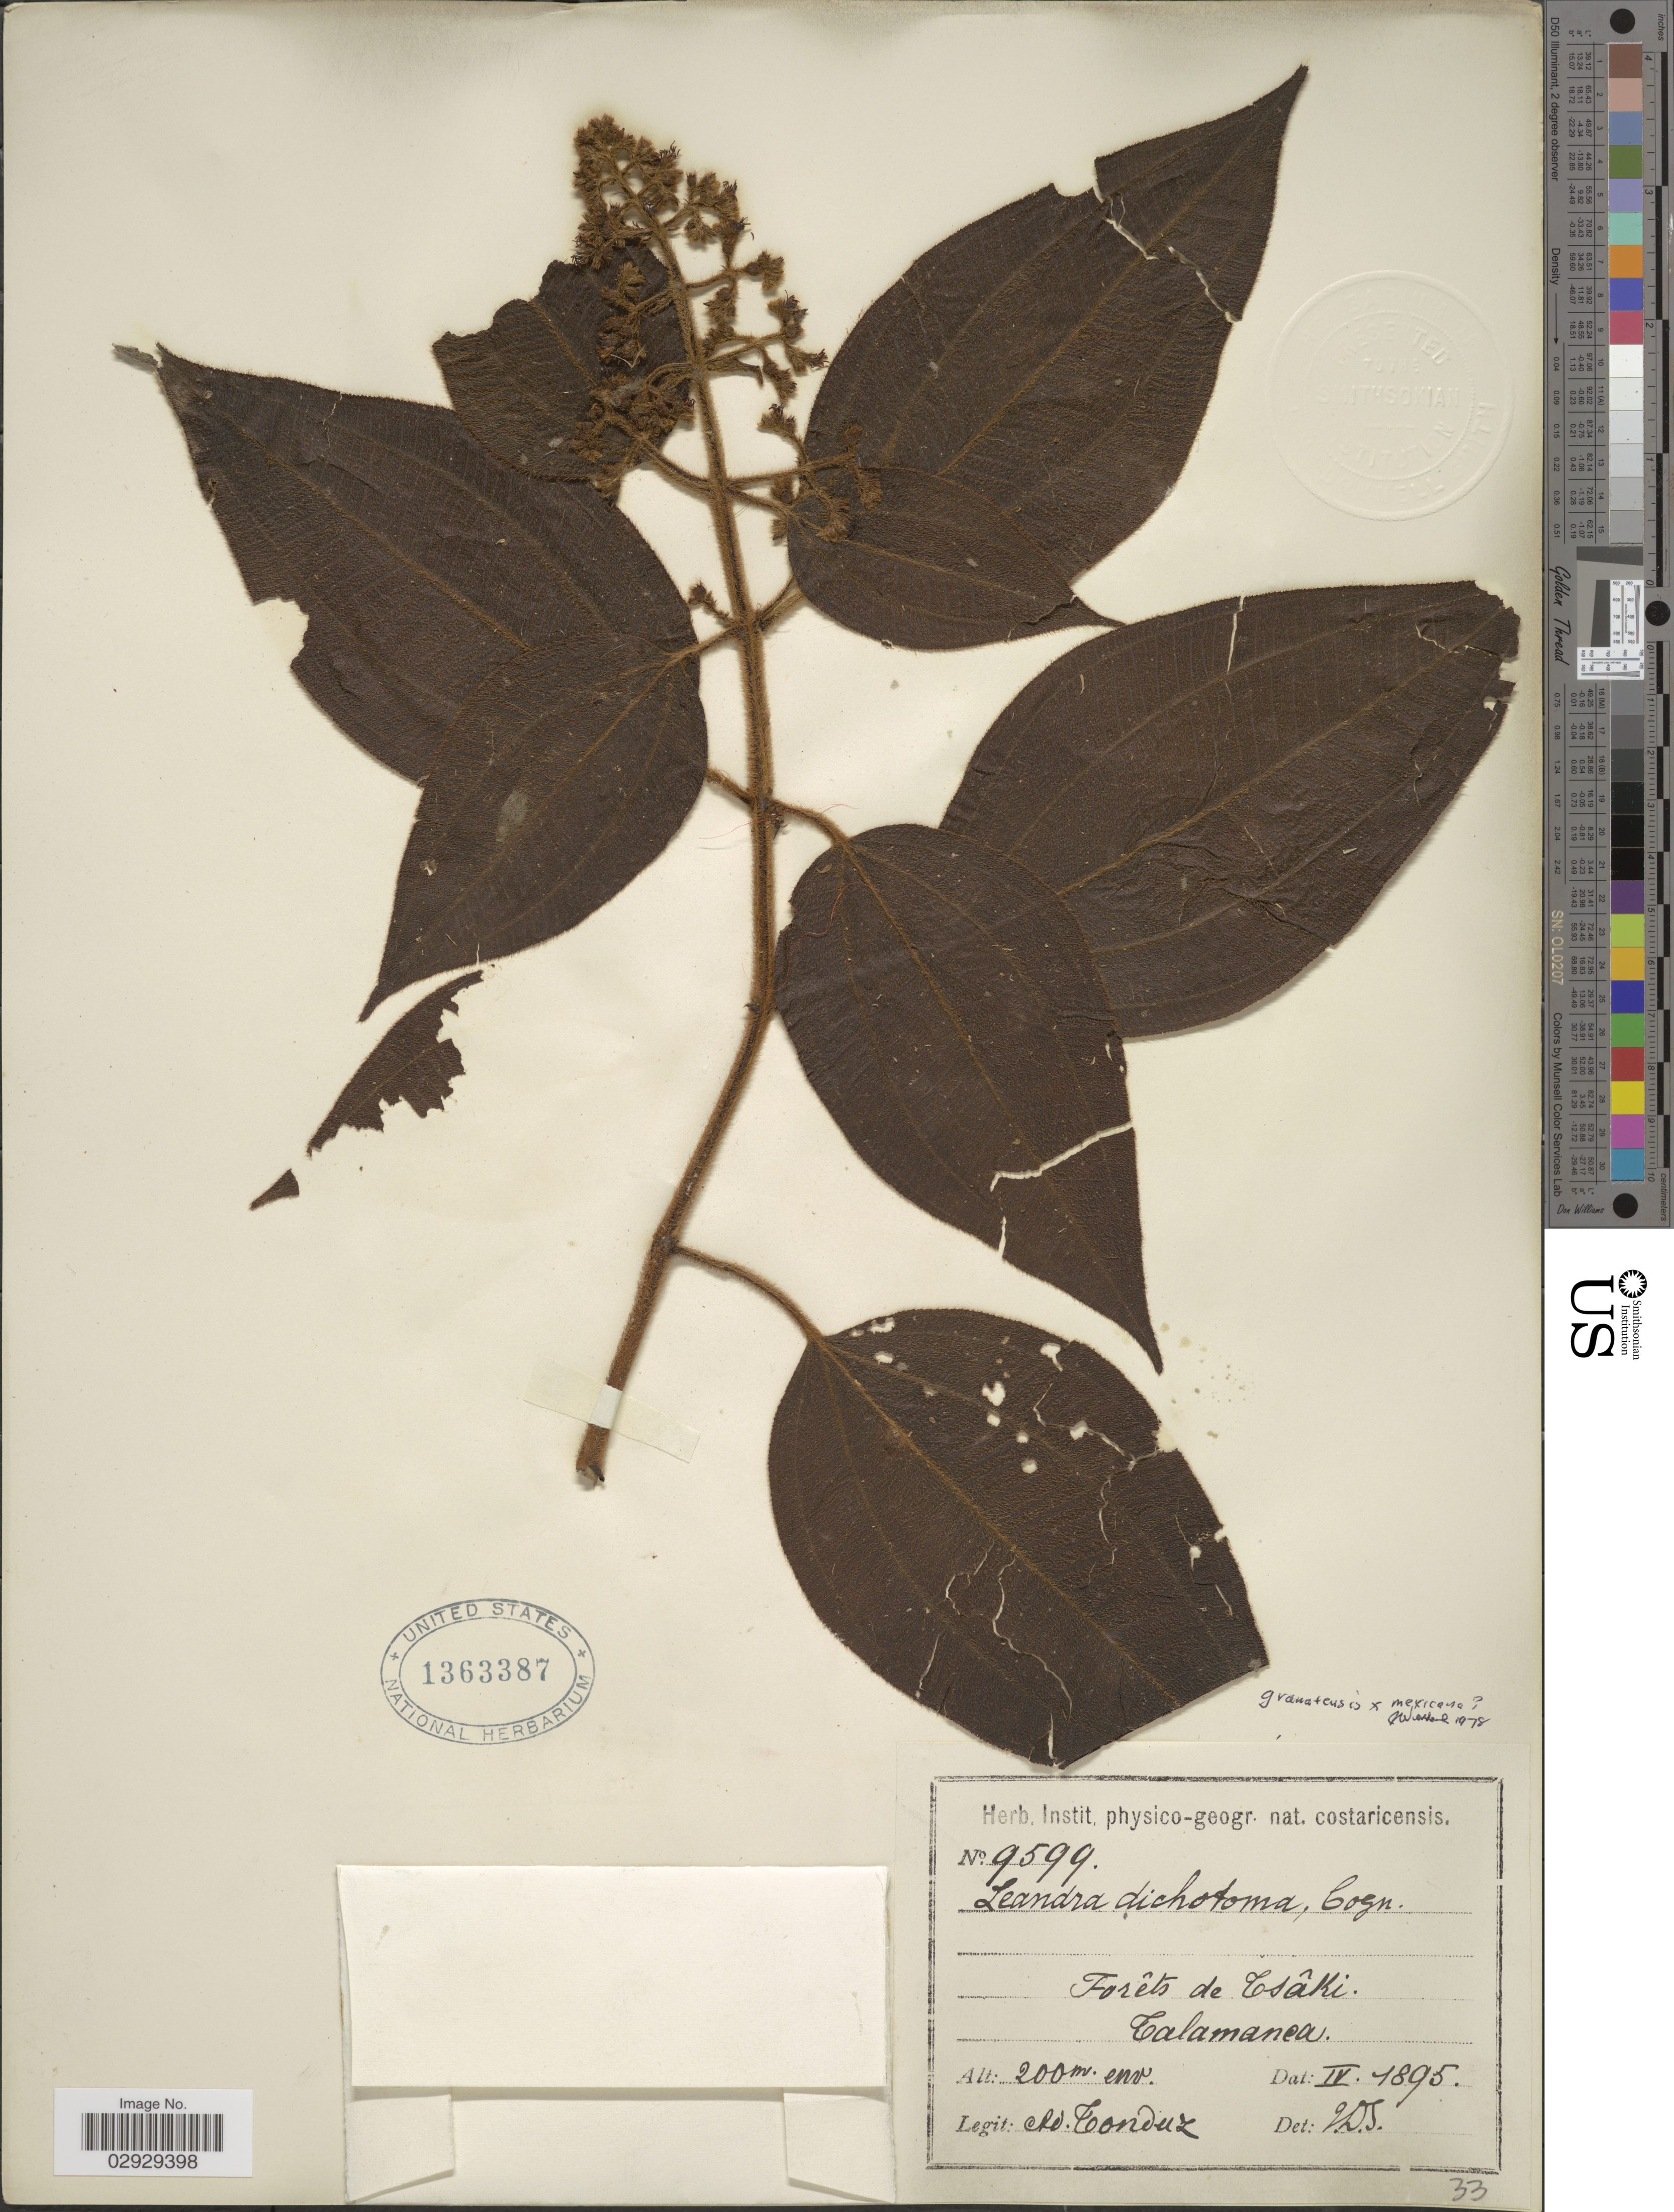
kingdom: Plantae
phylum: Tracheophyta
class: Magnoliopsida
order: Myrtales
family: Melastomataceae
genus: Leandra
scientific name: Leandra sp.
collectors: A. Tonduz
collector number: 9599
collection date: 1895-04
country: Costa Rica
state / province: Limón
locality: Forêts de Tsâki. Talamanca.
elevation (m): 200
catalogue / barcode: US 1363387